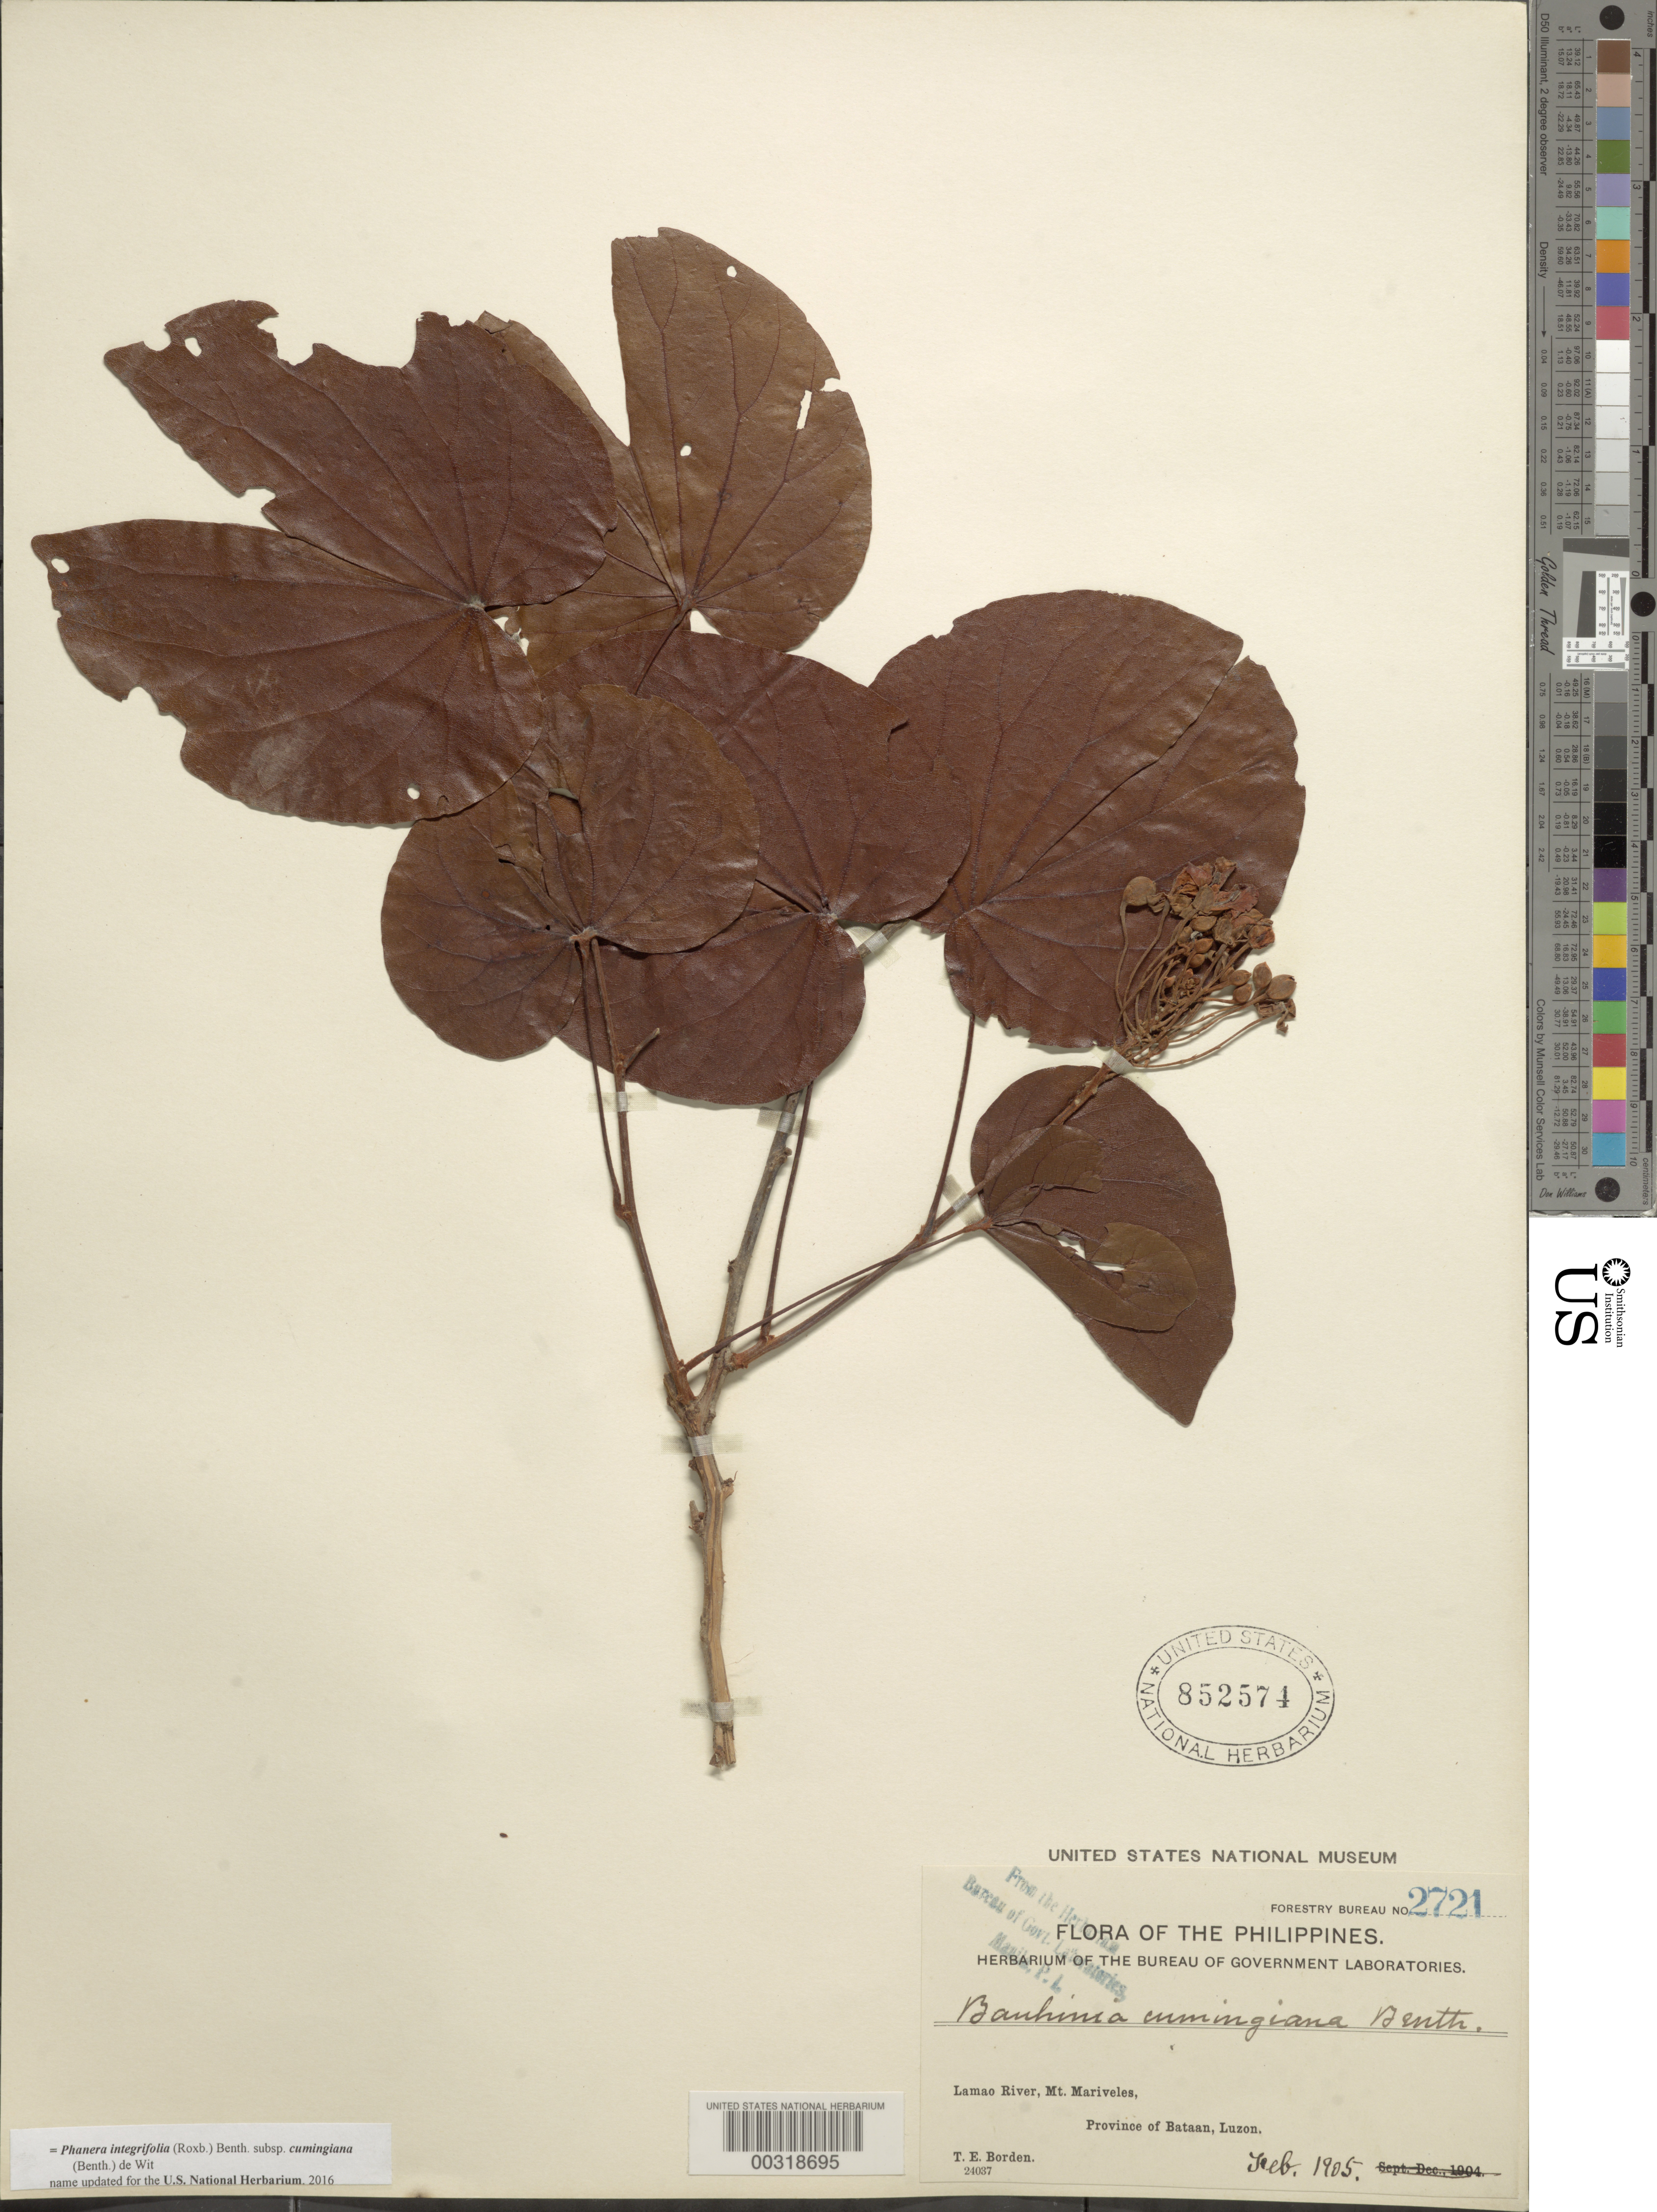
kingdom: Plantae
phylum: Tracheophyta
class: Magnoliopsida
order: Fabales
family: Fabaceae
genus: Phanera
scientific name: Phanera integrifolia subsp. cumingiana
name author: (Benth.) de Wit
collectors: T. E. Borden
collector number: Forestry Bureau No. 2721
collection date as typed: Feb 1905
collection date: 1905-02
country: Philippines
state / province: Central Luzon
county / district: Bataan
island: Luzon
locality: Lamao River, Mt. Mariveles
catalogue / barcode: US 852574